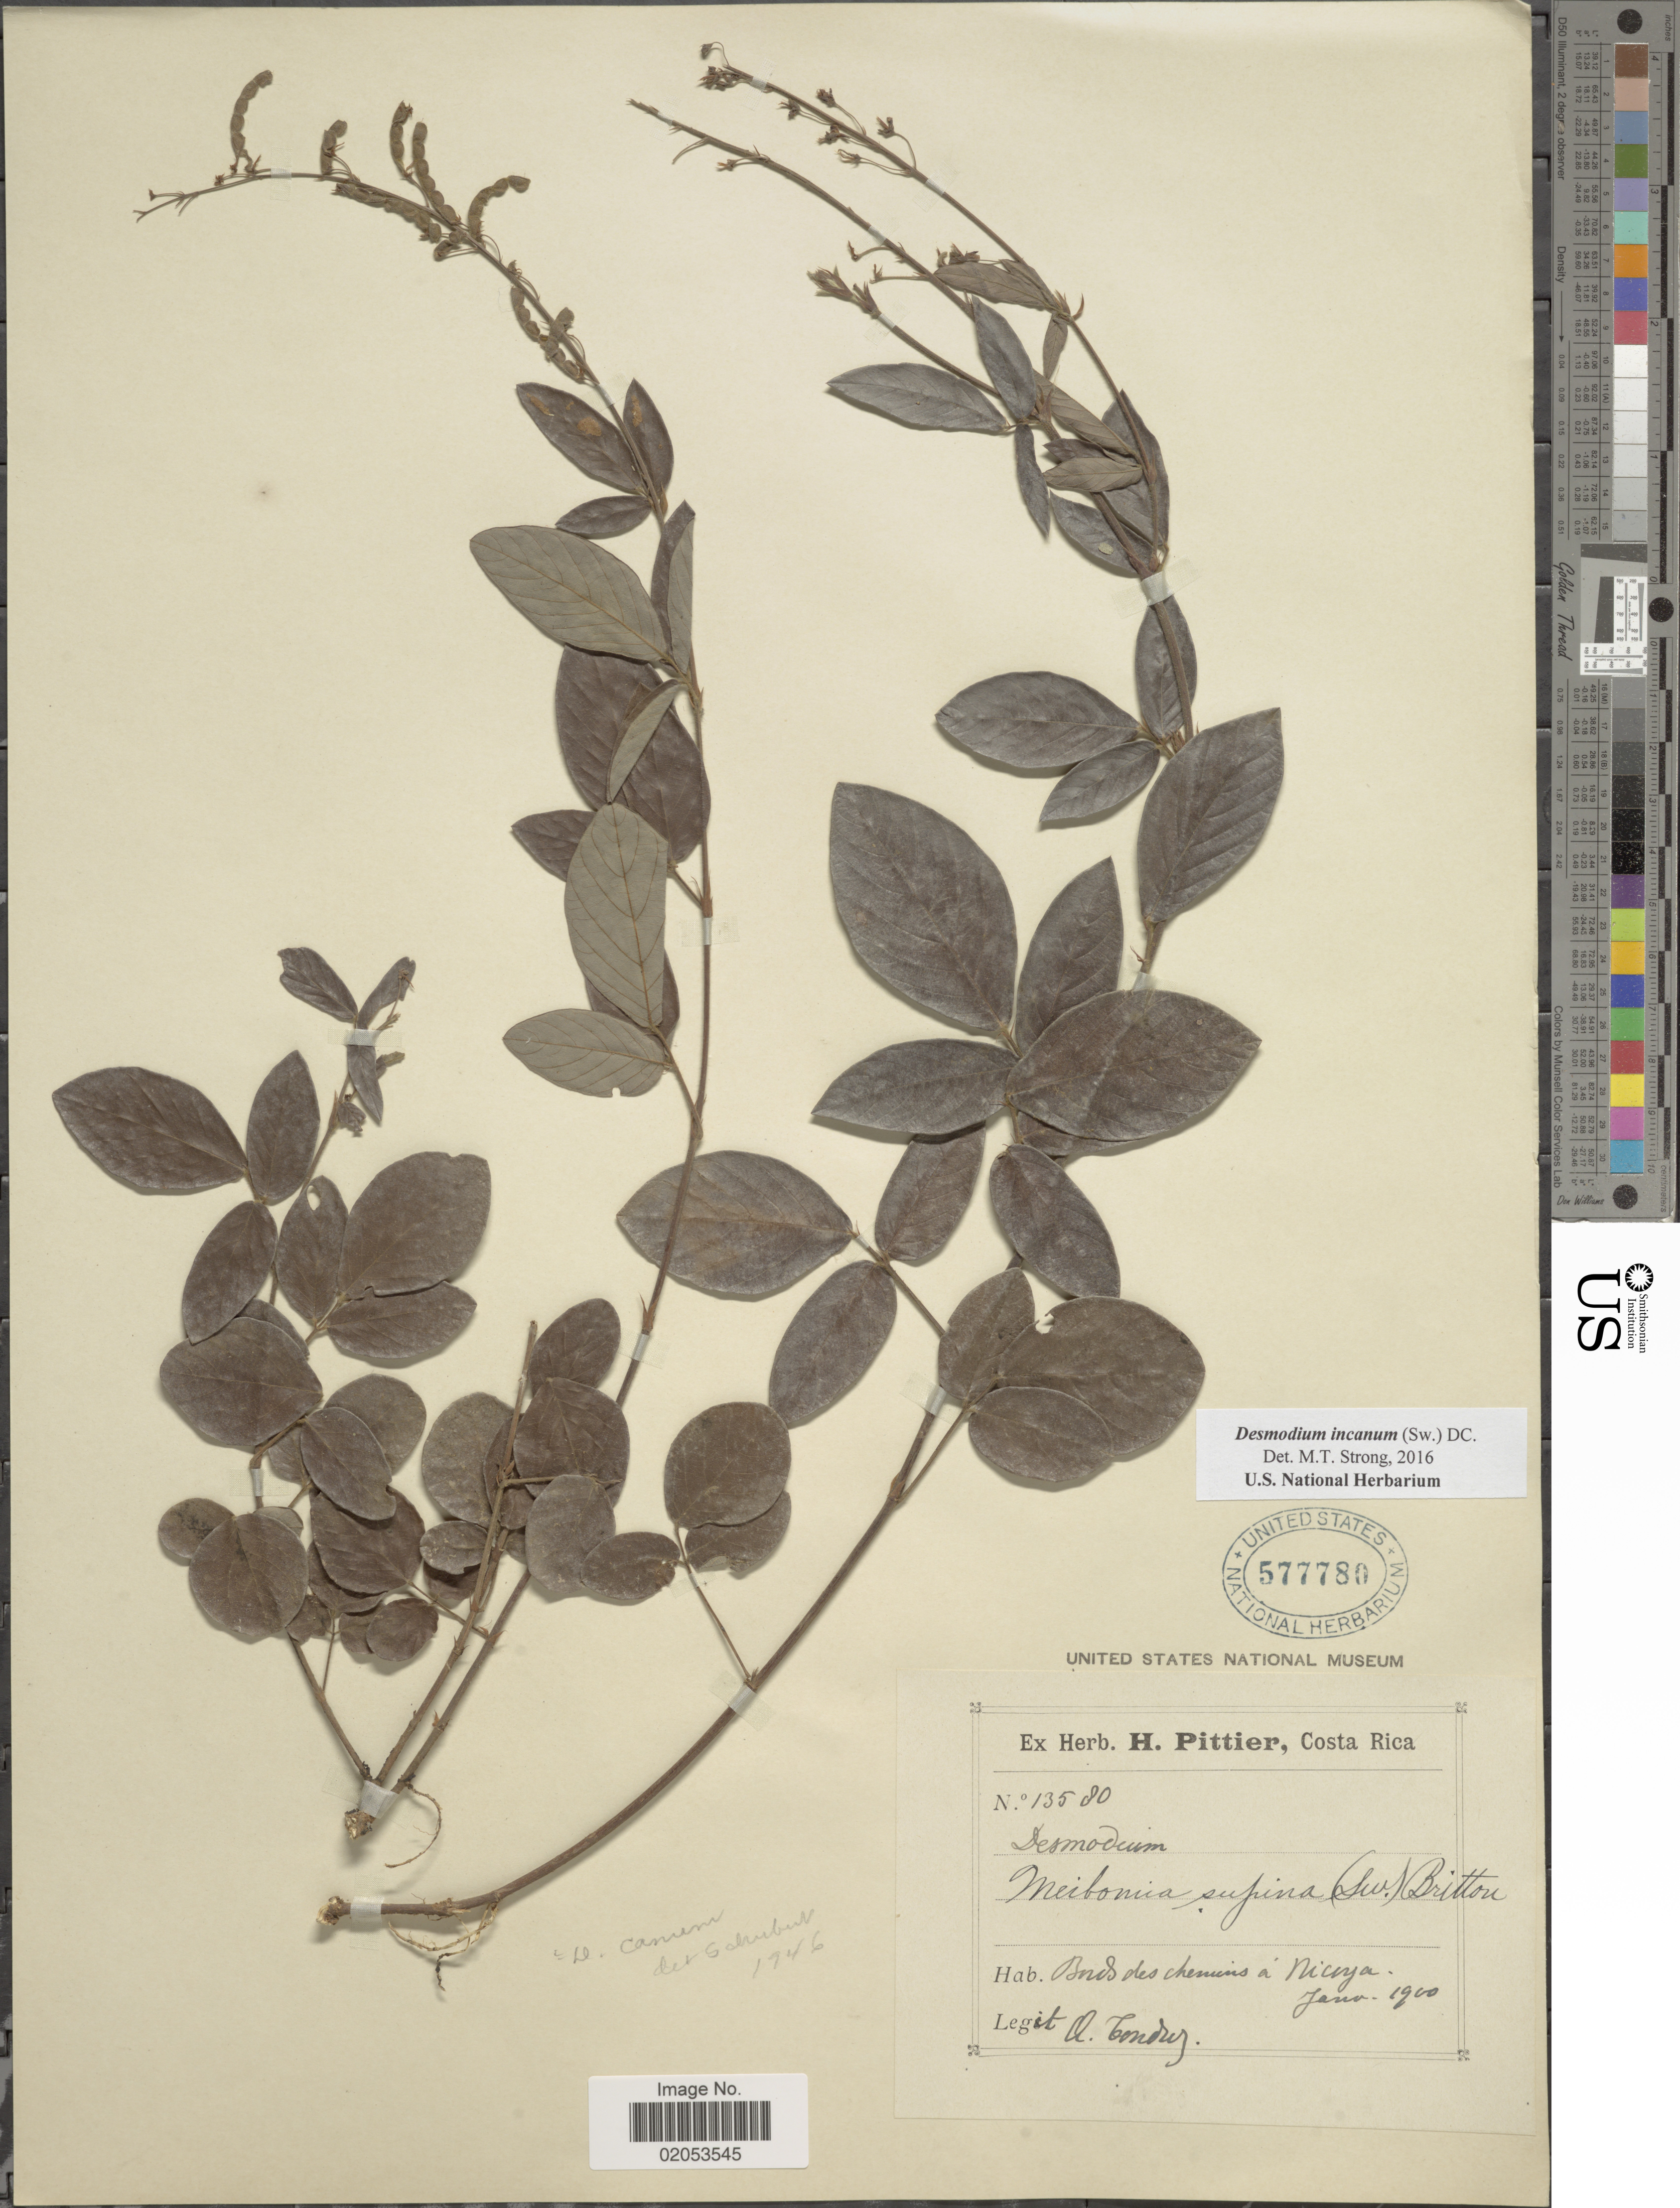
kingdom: Plantae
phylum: Tracheophyta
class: Magnoliopsida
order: Fabales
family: Fabaceae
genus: Desmodium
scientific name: Desmodium incanum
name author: (Sw.) DC.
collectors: A. Tonduz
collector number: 13580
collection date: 1900-01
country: Costa Rica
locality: Bords des chemins á Nicoya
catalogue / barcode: US 577780